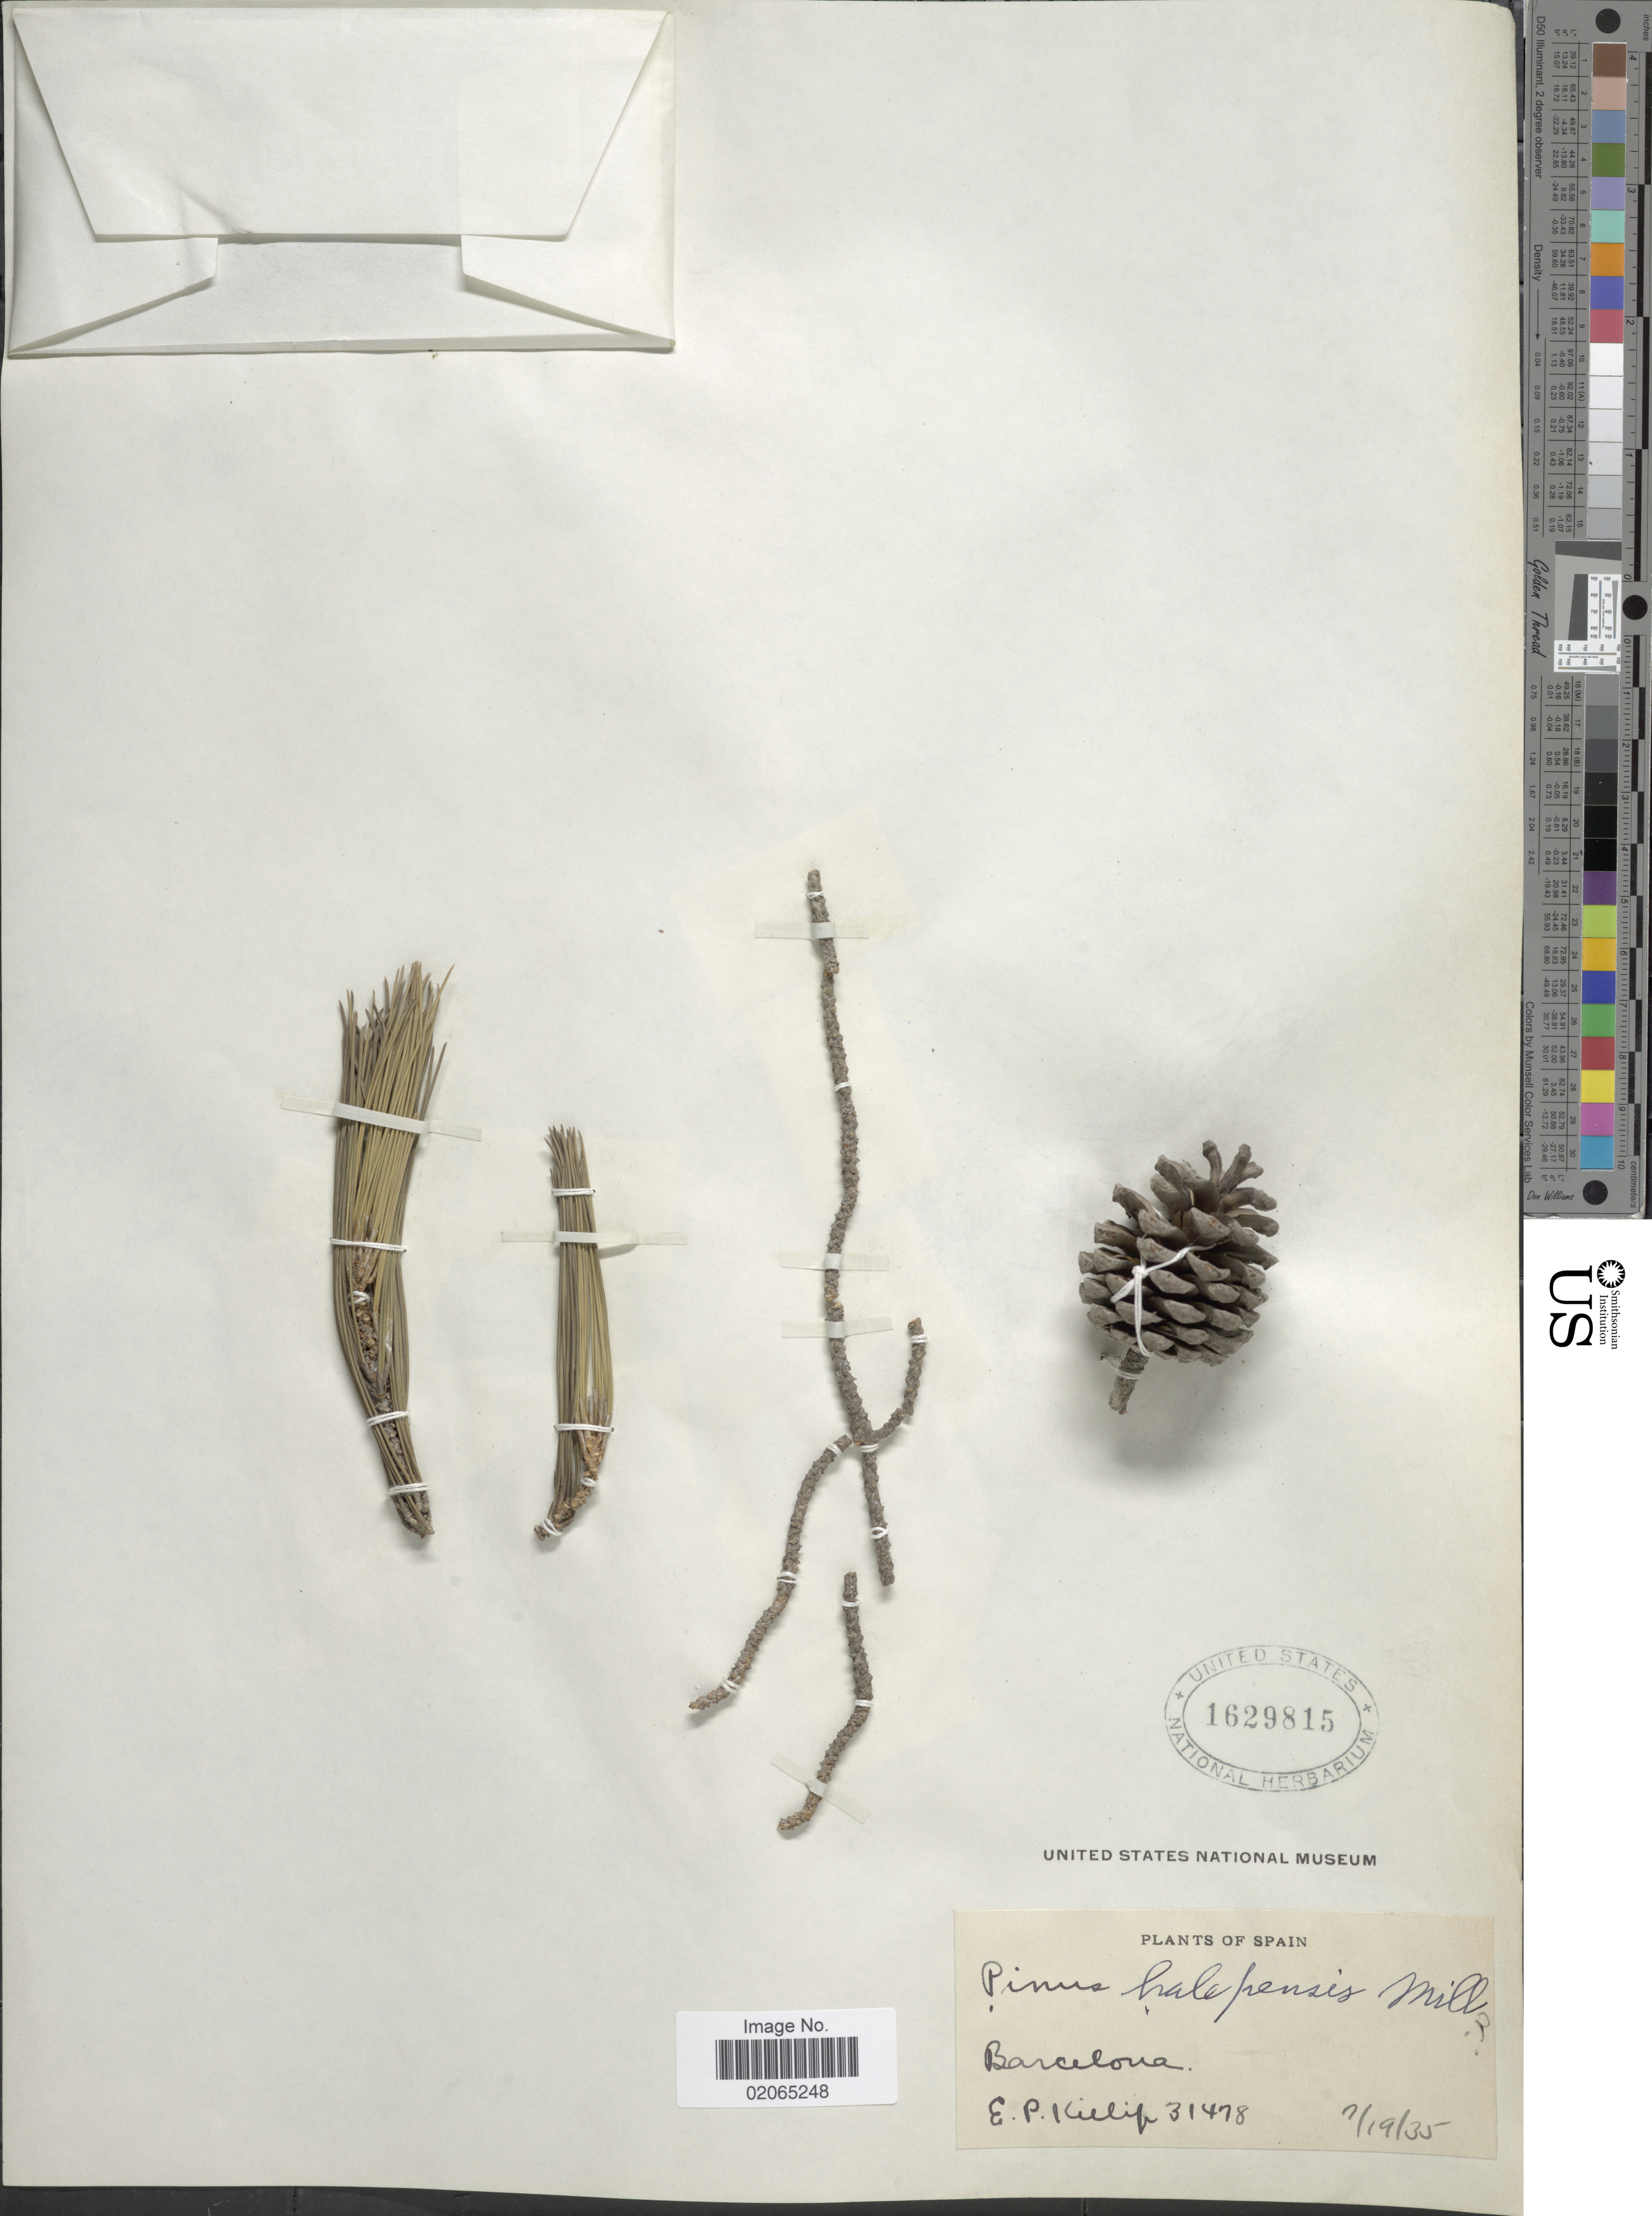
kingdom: Plantae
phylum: Tracheophyta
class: Pinopsida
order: Pinales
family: Pinaceae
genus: Pinus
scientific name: Pinus halepensis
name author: Mill.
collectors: E. P. Killip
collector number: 31478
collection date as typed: Transcribed d/m/y: 19/7/35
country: Spain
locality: Barcelona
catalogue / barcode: US 1629815